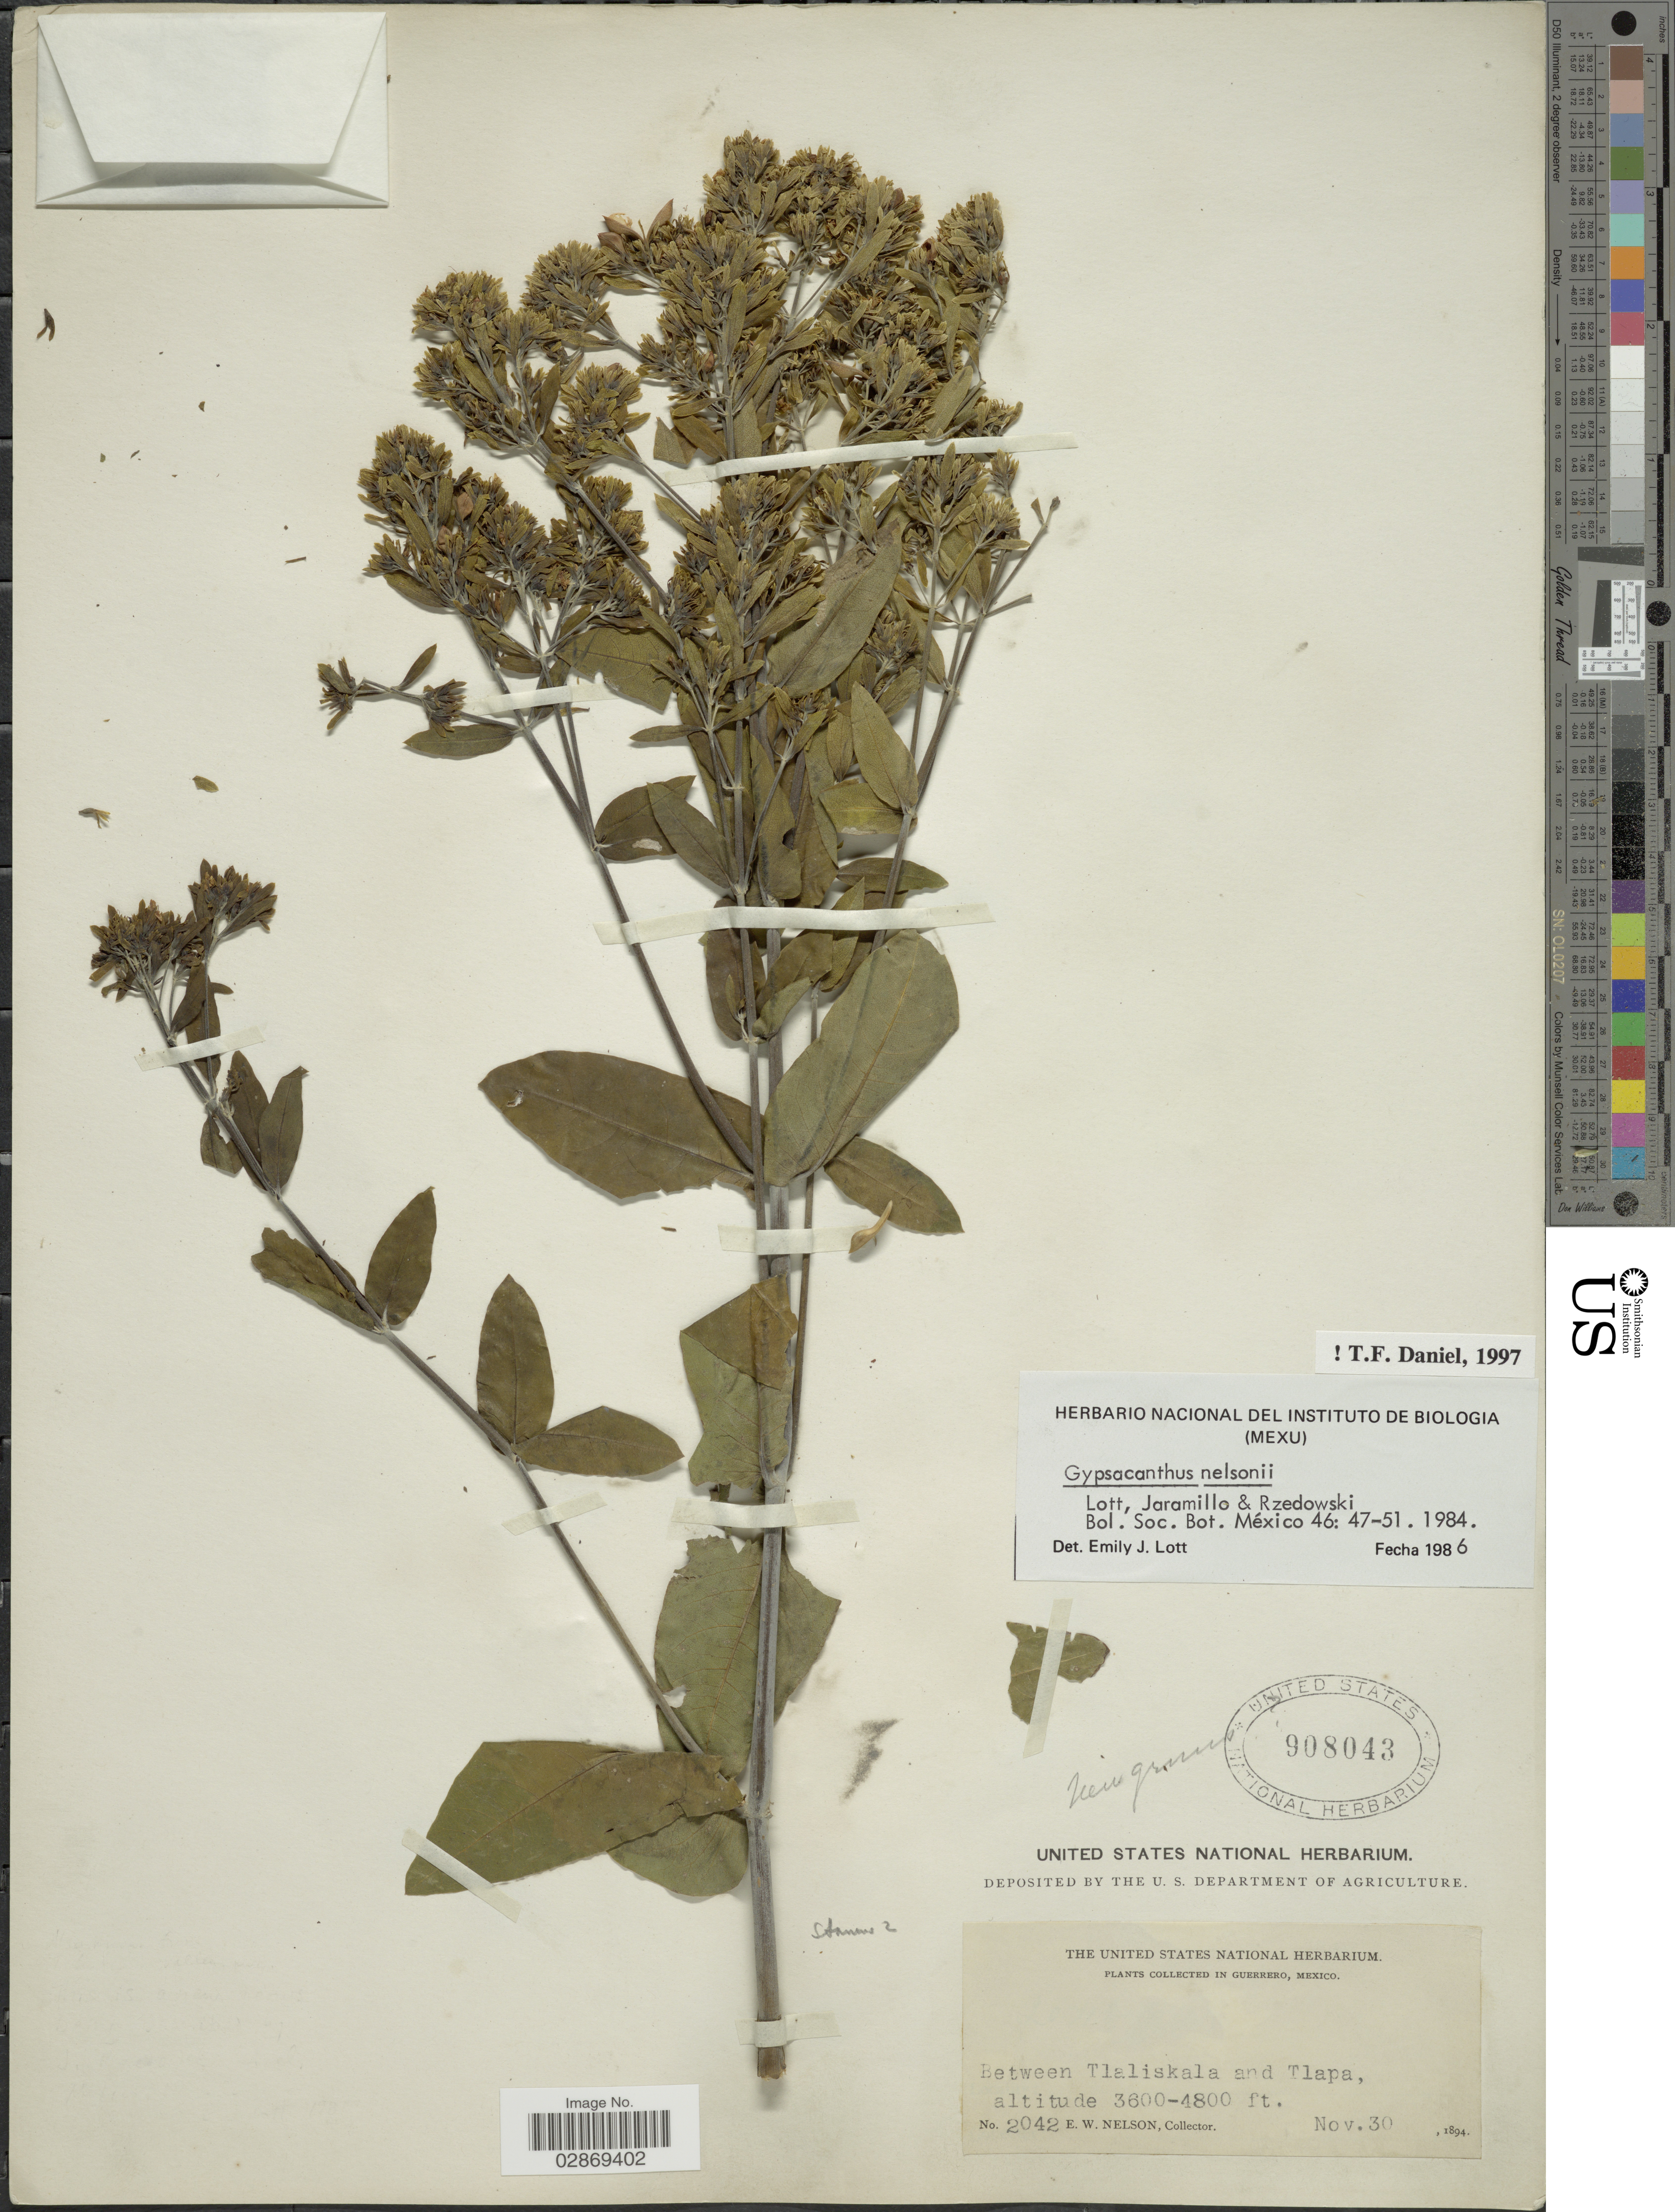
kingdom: Plantae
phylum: Tracheophyta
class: Magnoliopsida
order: Lamiales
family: Acanthaceae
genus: Gypsacanthus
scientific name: Gypsacanthus nelsonii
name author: E. J. Lott et al.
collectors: E. W. Nelson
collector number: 2042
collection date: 1894-11-30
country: Mexico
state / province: Guerrero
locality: Between Tlaliskala and Tlapa.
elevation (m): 1097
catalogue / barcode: US 908043